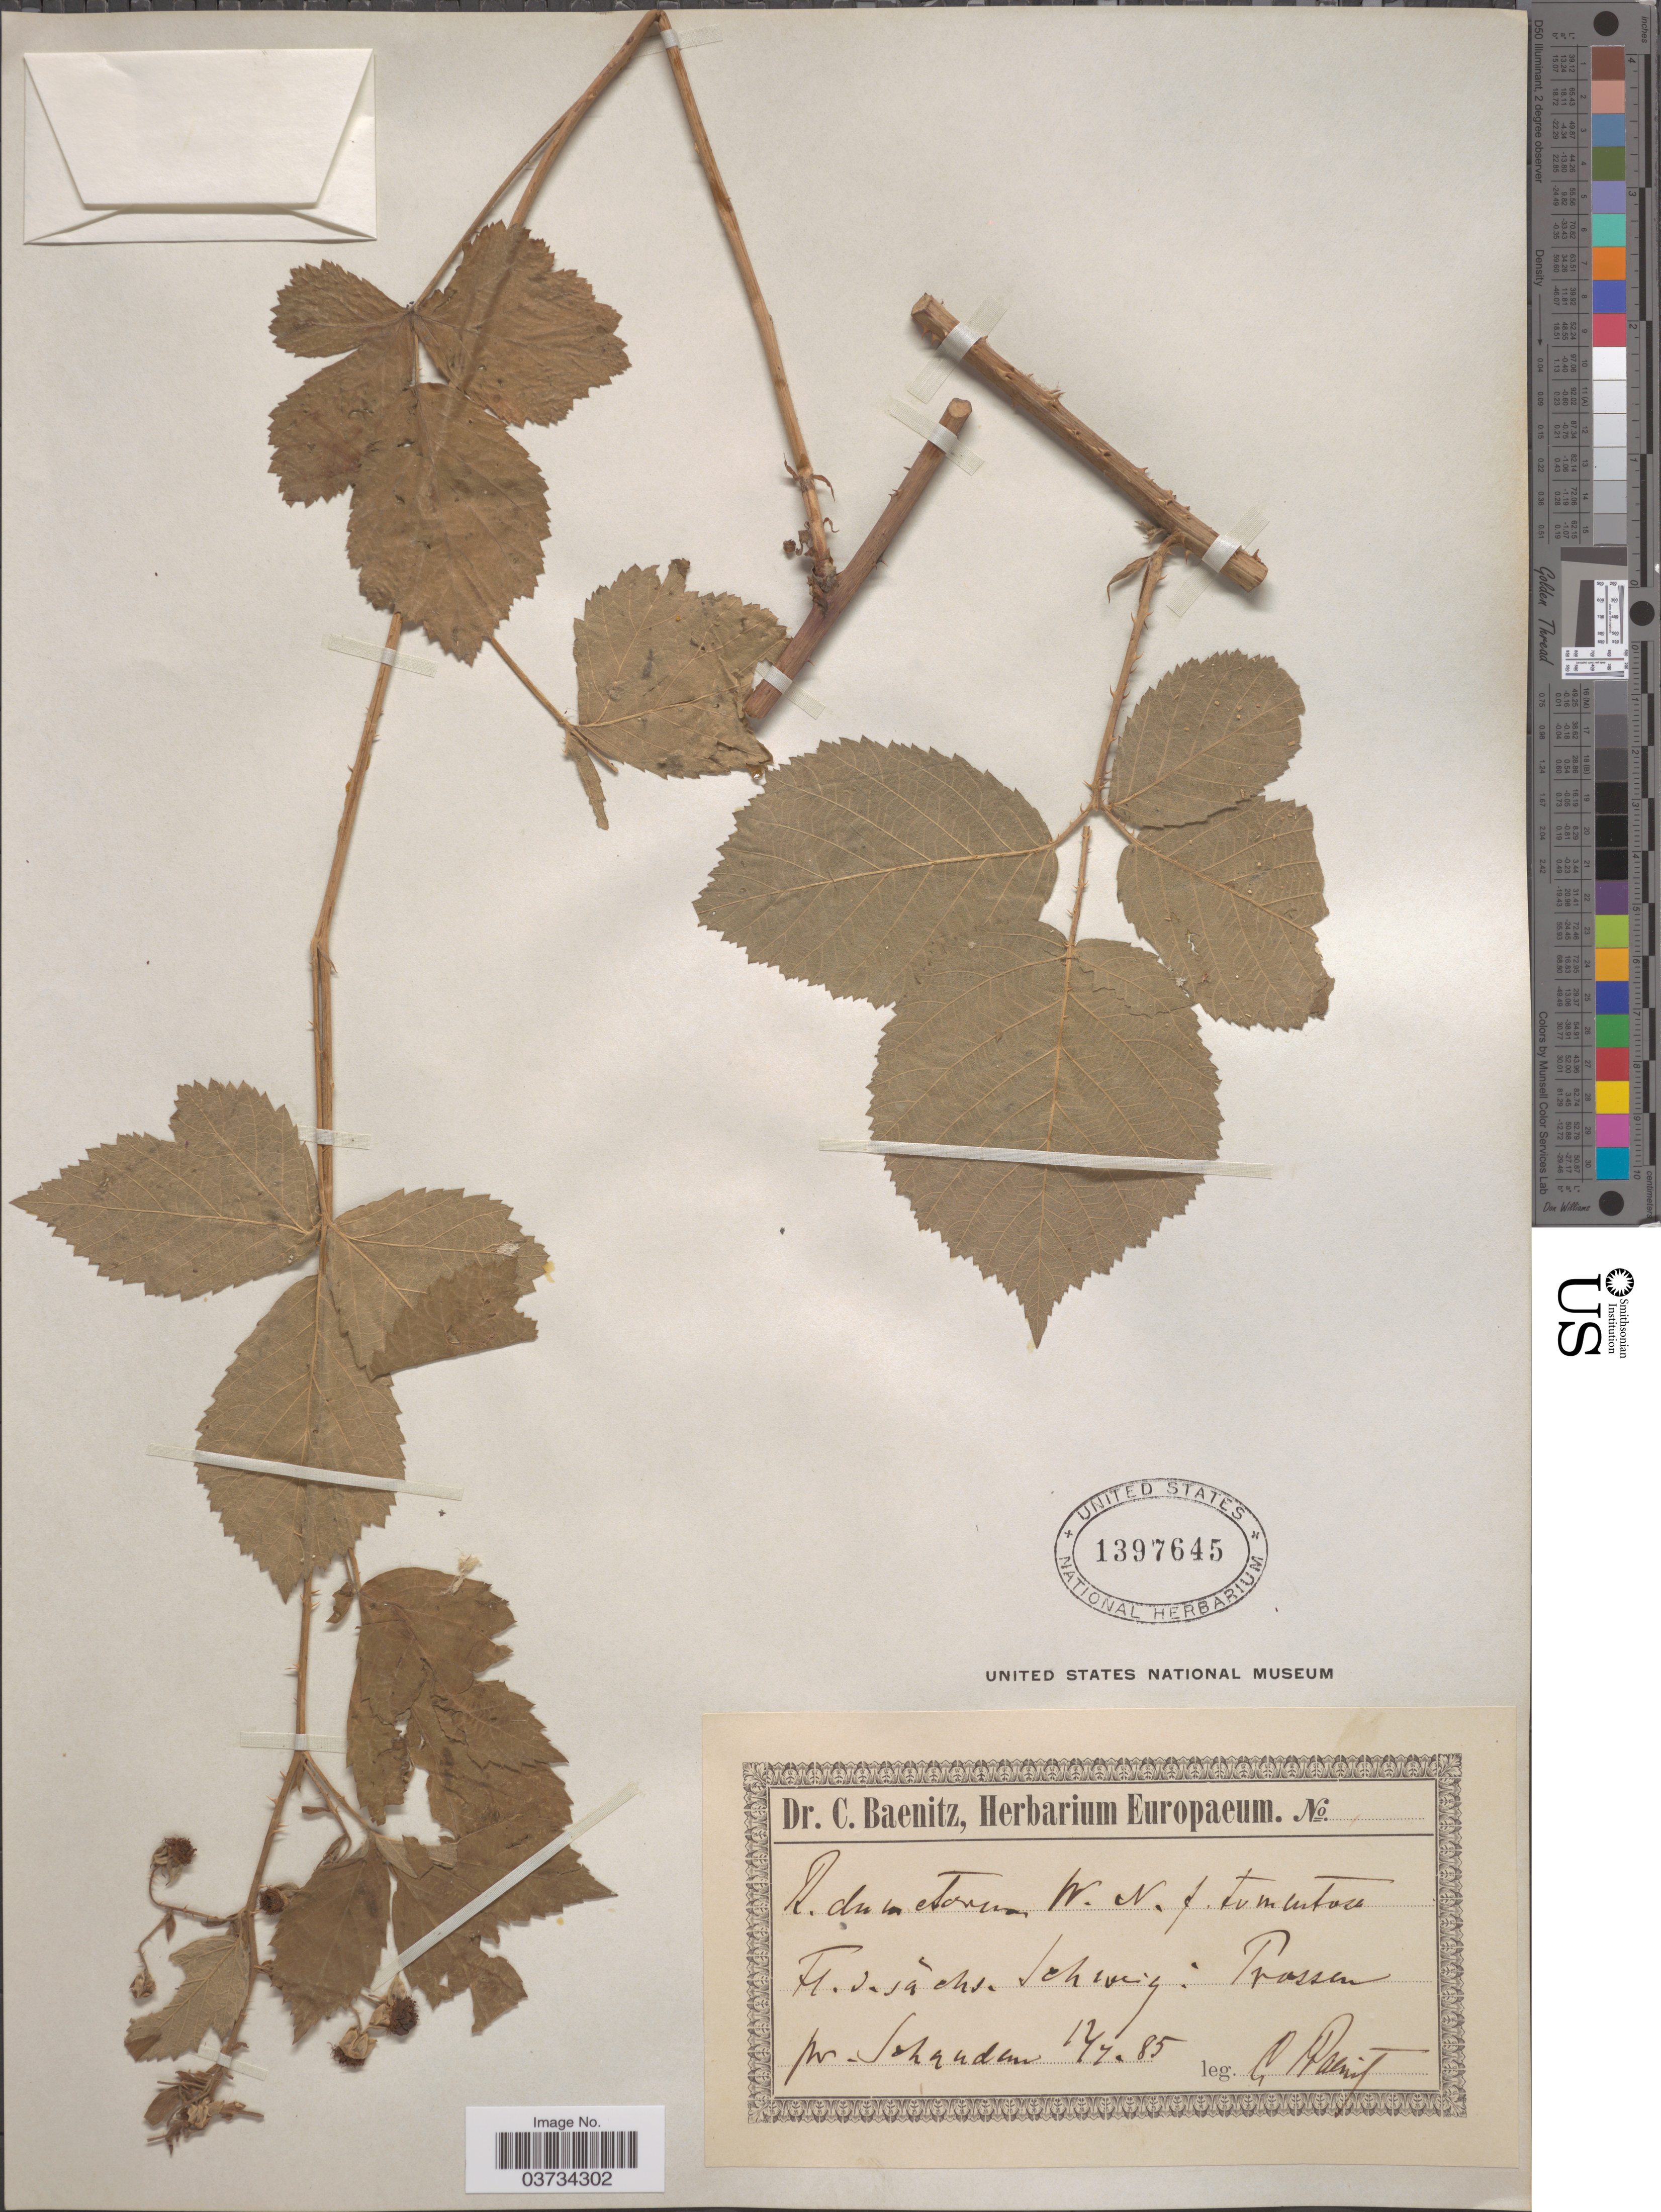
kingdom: Plantae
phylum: Tracheophyta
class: Magnoliopsida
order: Rosales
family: Rosaceae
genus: Rubus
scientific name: Rubus dumetorum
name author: Weihe ex Boenn.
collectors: C. Raenitz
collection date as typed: Transcribed d/m/y: 12/7/85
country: Switzerland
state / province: Schwyz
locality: Schweiz: Trossen pr. Schaudam. [interpreted]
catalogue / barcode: US 1397645